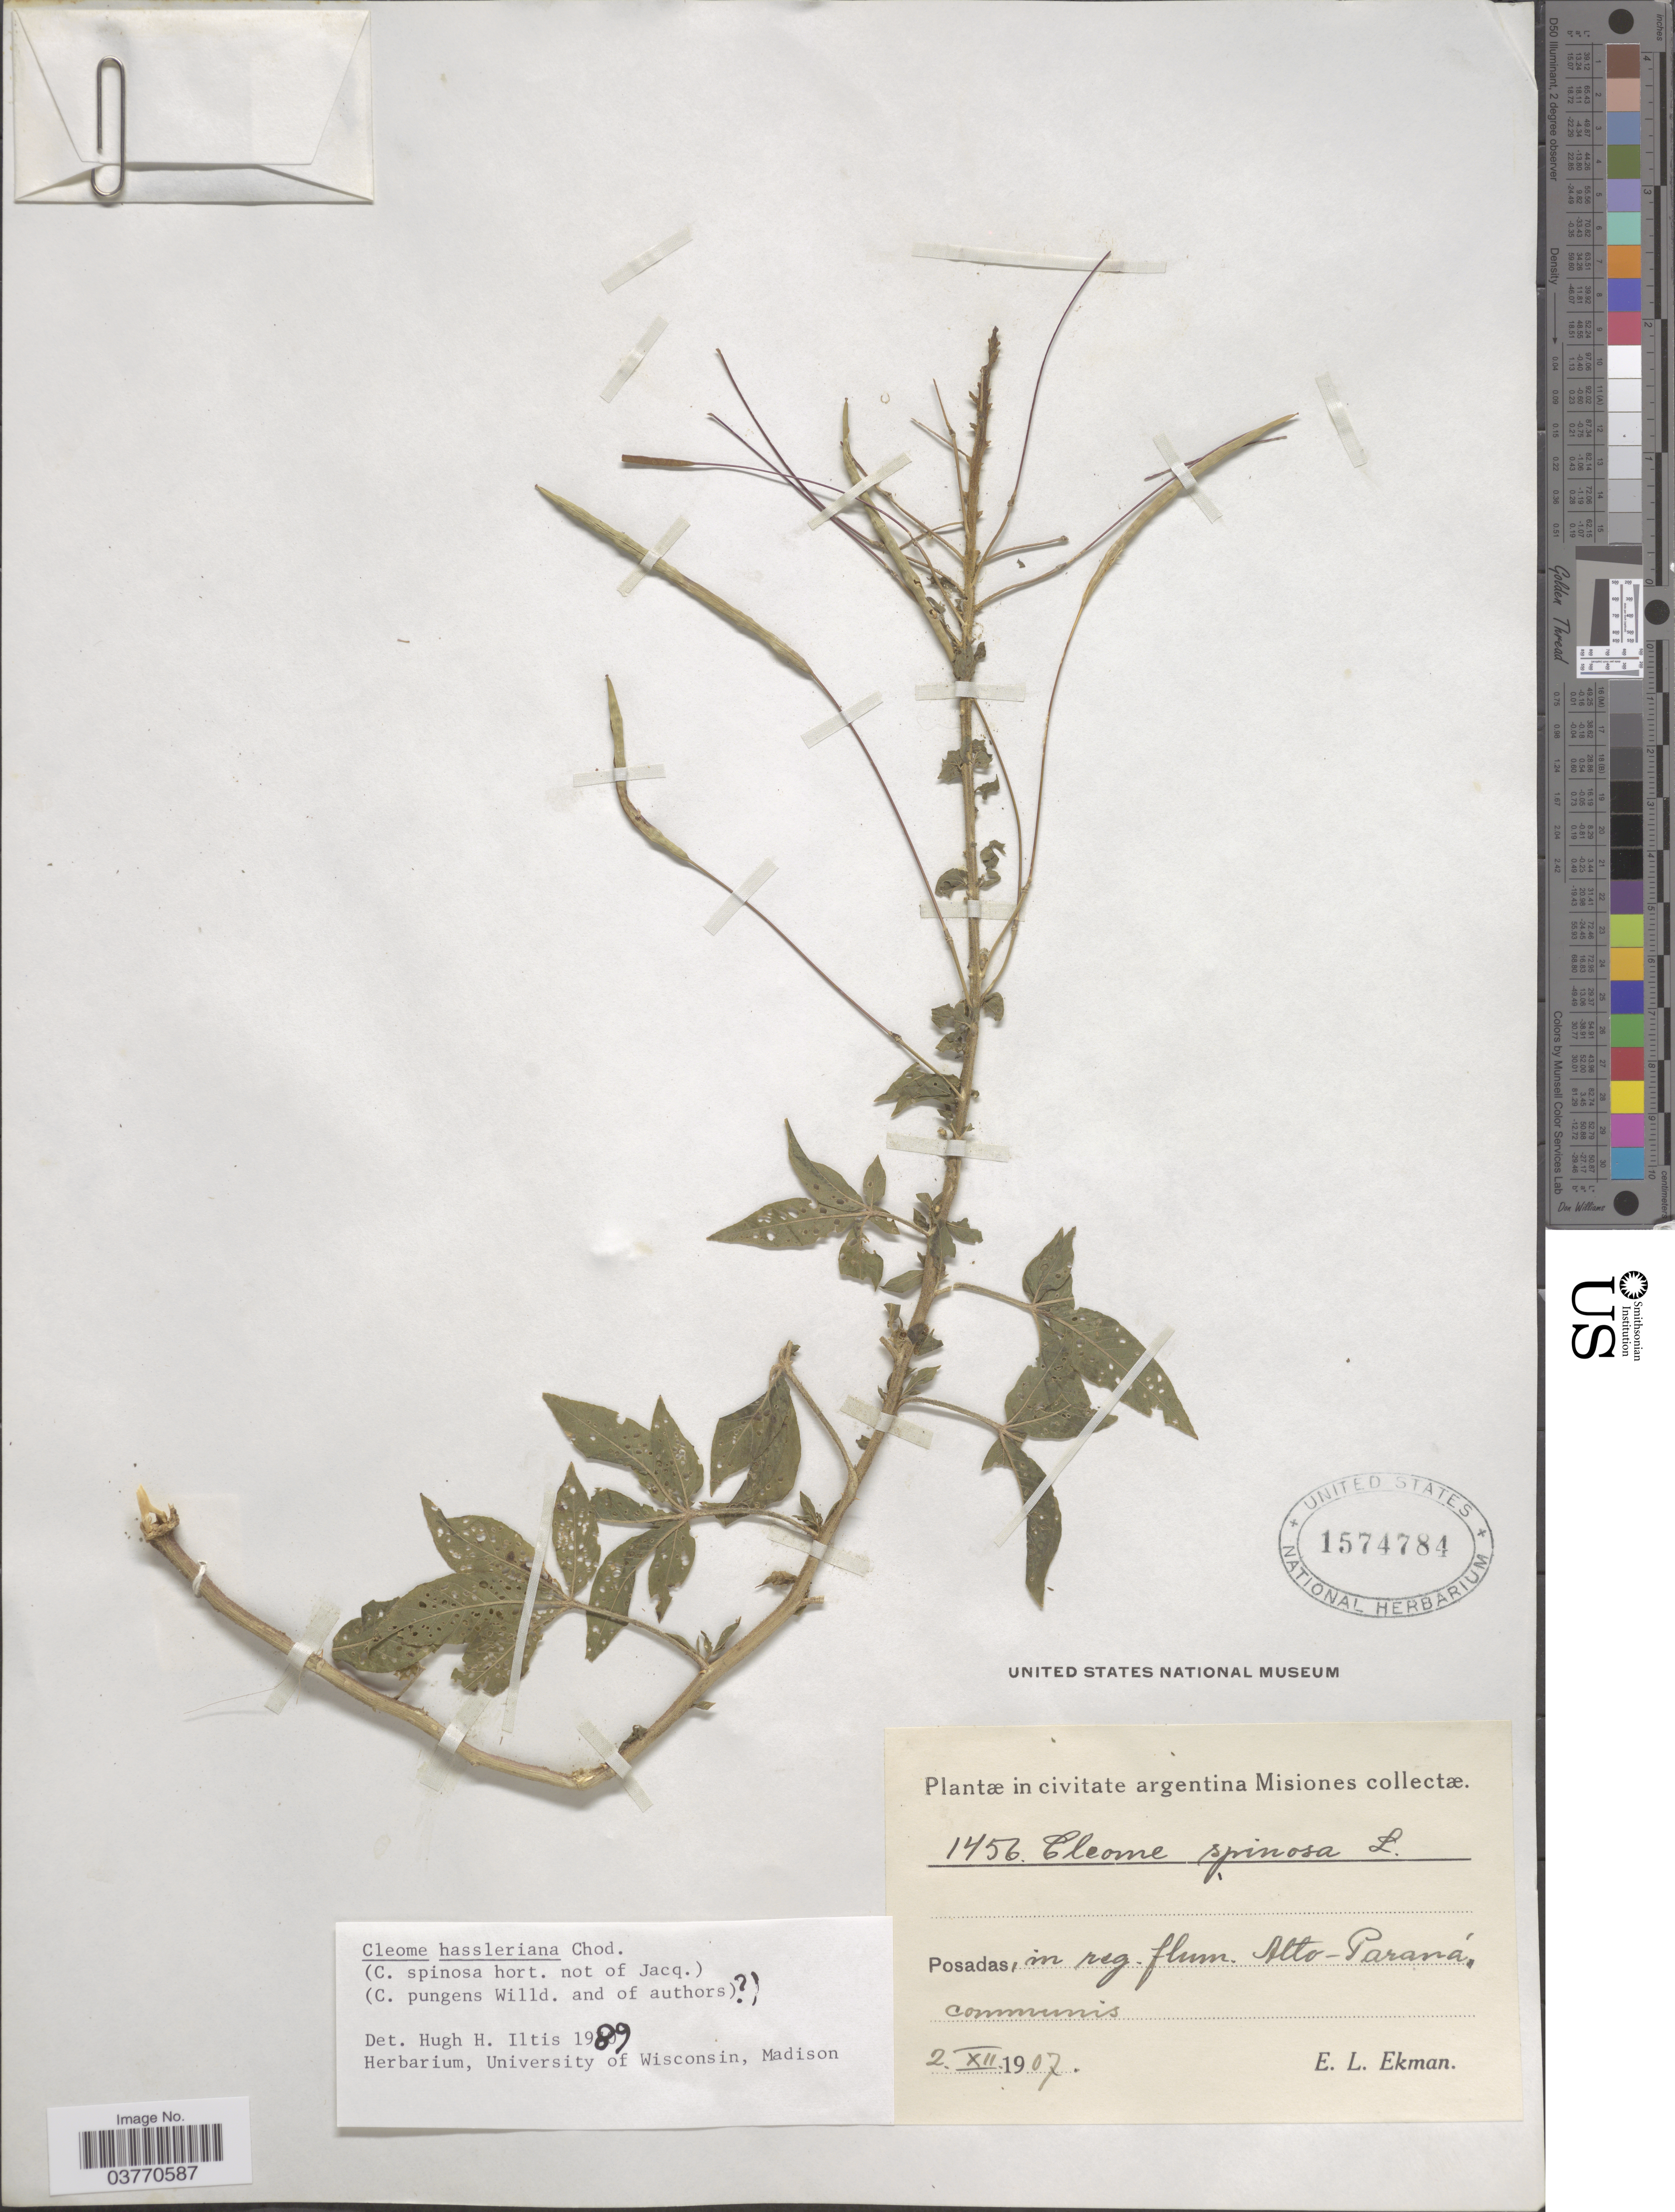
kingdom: Plantae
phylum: Tracheophyta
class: Magnoliopsida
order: Brassicales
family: Cleomaceae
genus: Tarenaya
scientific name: Tarenaya houtteana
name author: (Schltdl.) Soares Neto & Roalson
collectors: E. L. Ekman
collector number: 1456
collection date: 1907-12-02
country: Argentina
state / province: Misiones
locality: Posadas: in reg. flum Alto-Panará.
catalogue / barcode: US 1574784